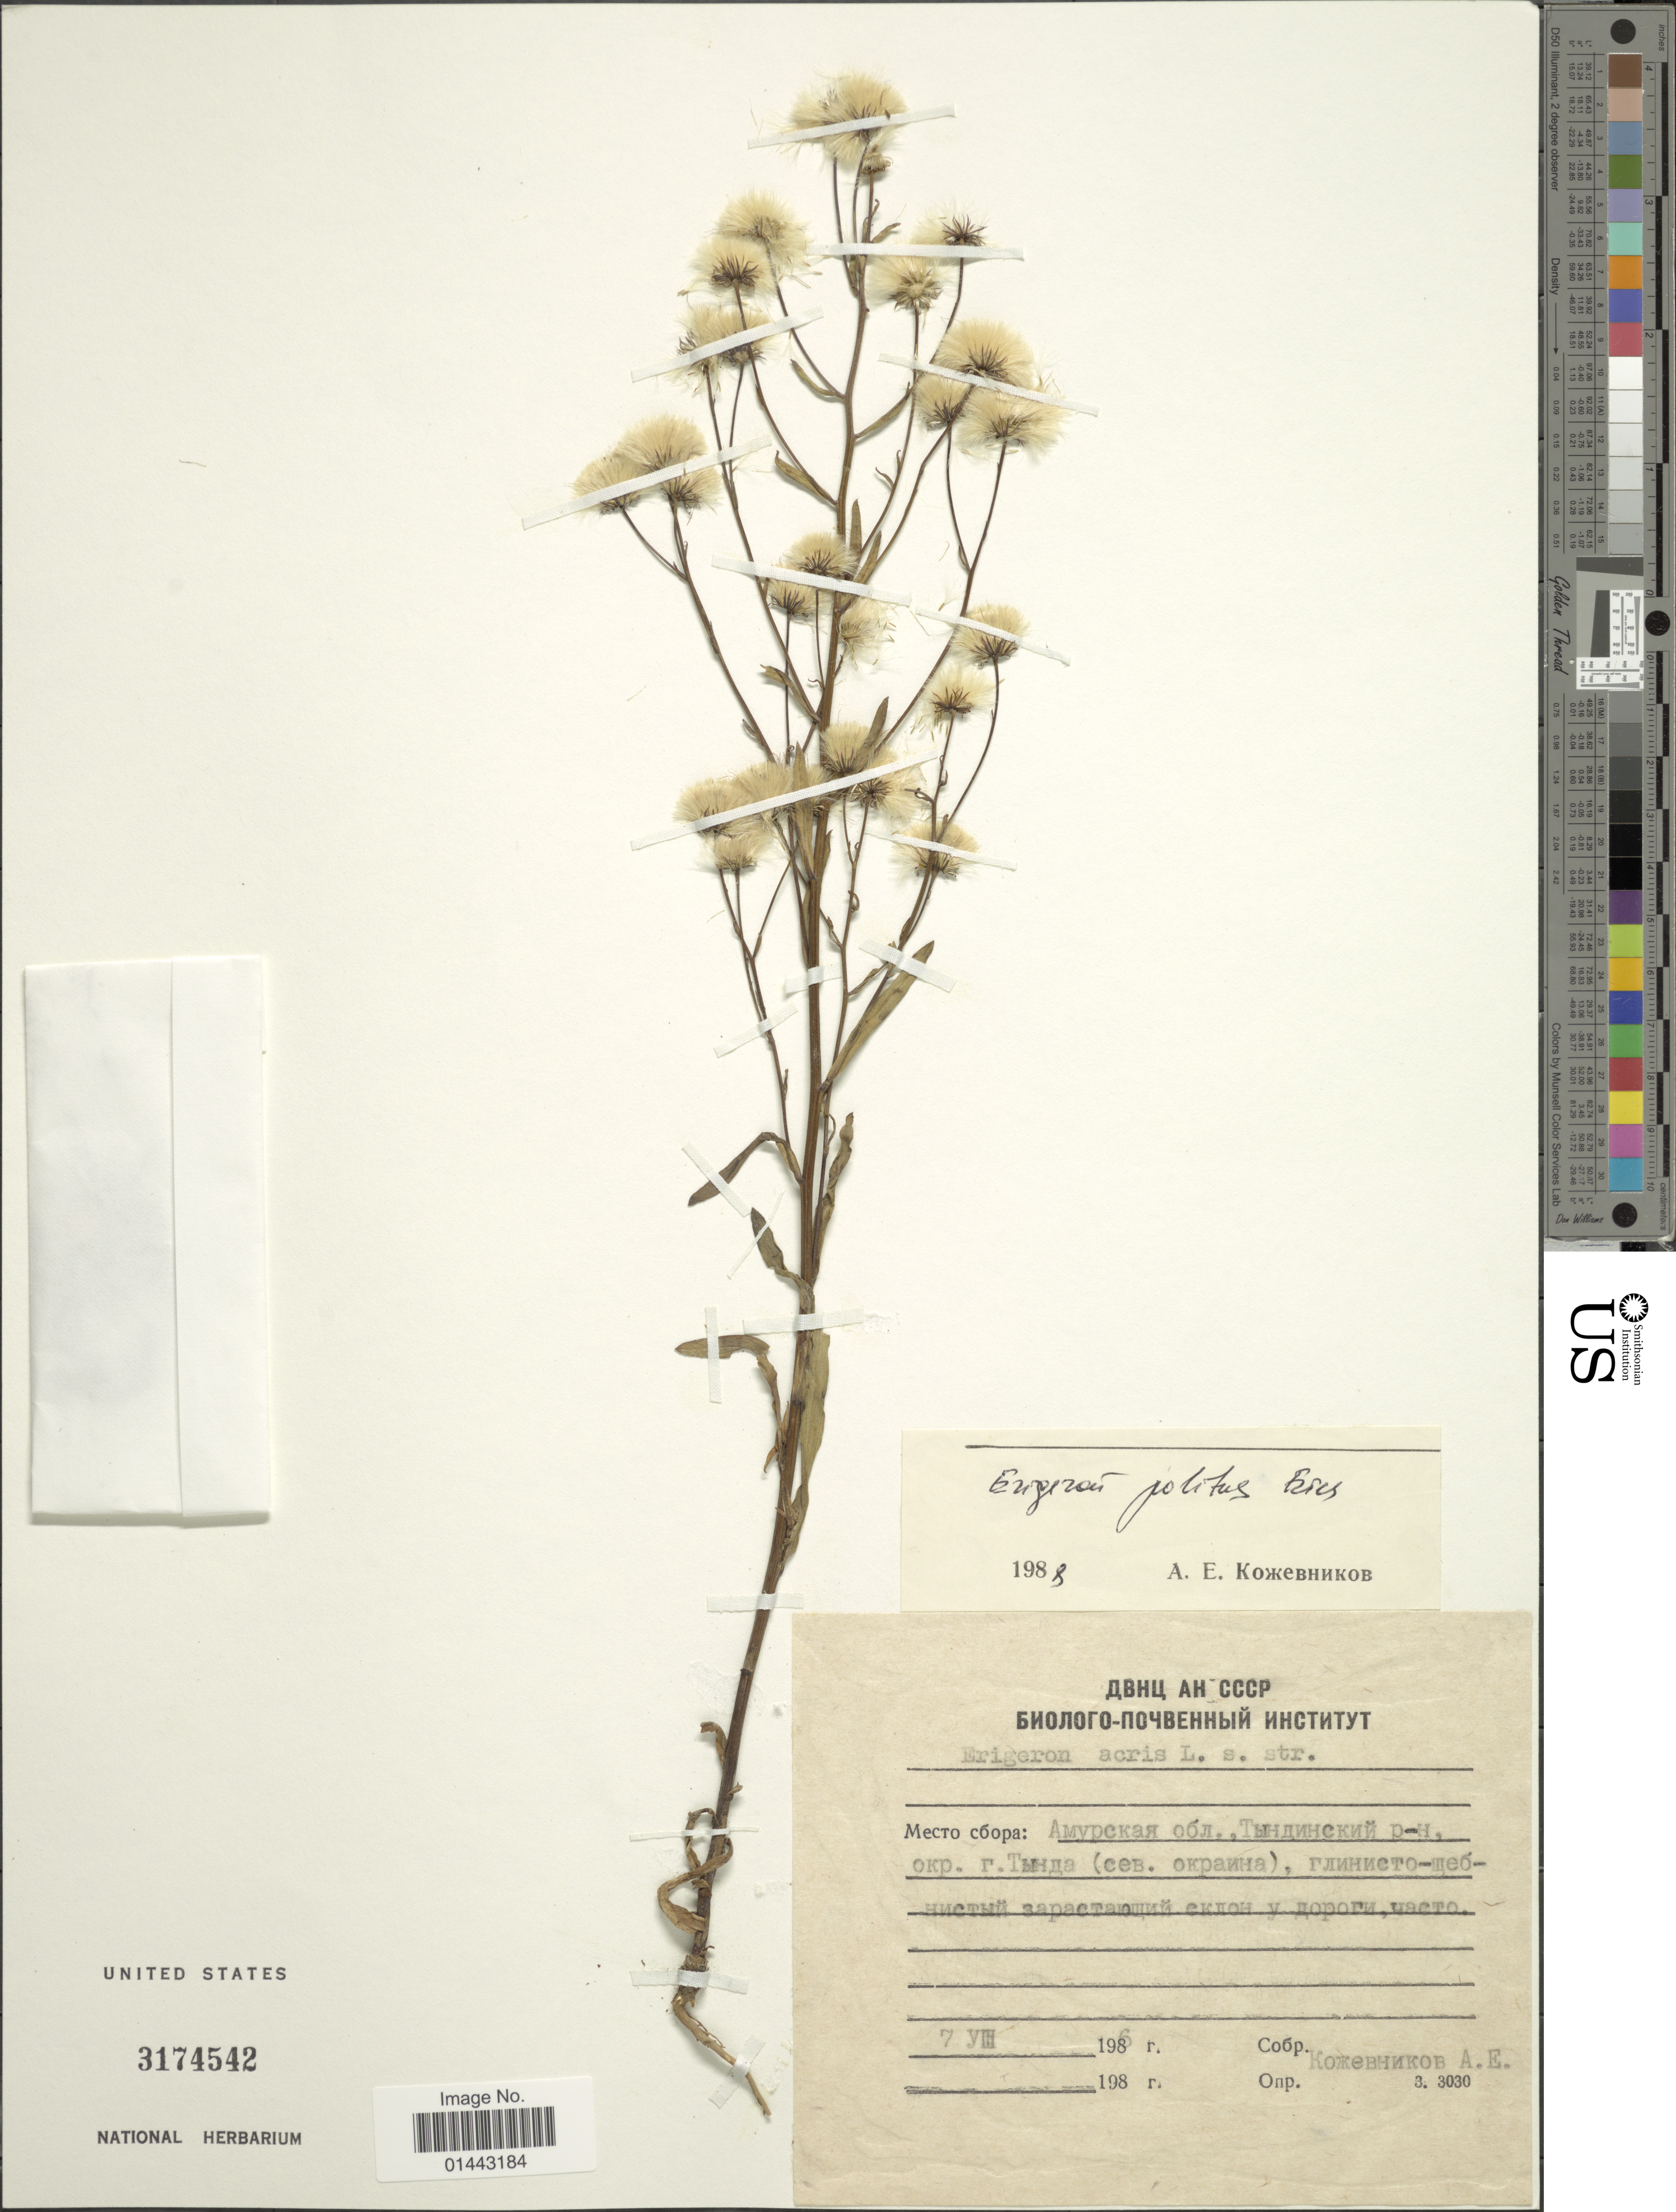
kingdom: Plantae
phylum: Tracheophyta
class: Magnoliopsida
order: Asterales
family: Asteraceae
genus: Erigeron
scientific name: Erigeron politus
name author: Fr.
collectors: A. Kozhevnikov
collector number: X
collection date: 1986-08-07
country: Russian Federation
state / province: Amur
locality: Vicinity of Tynda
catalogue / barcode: US 3174542